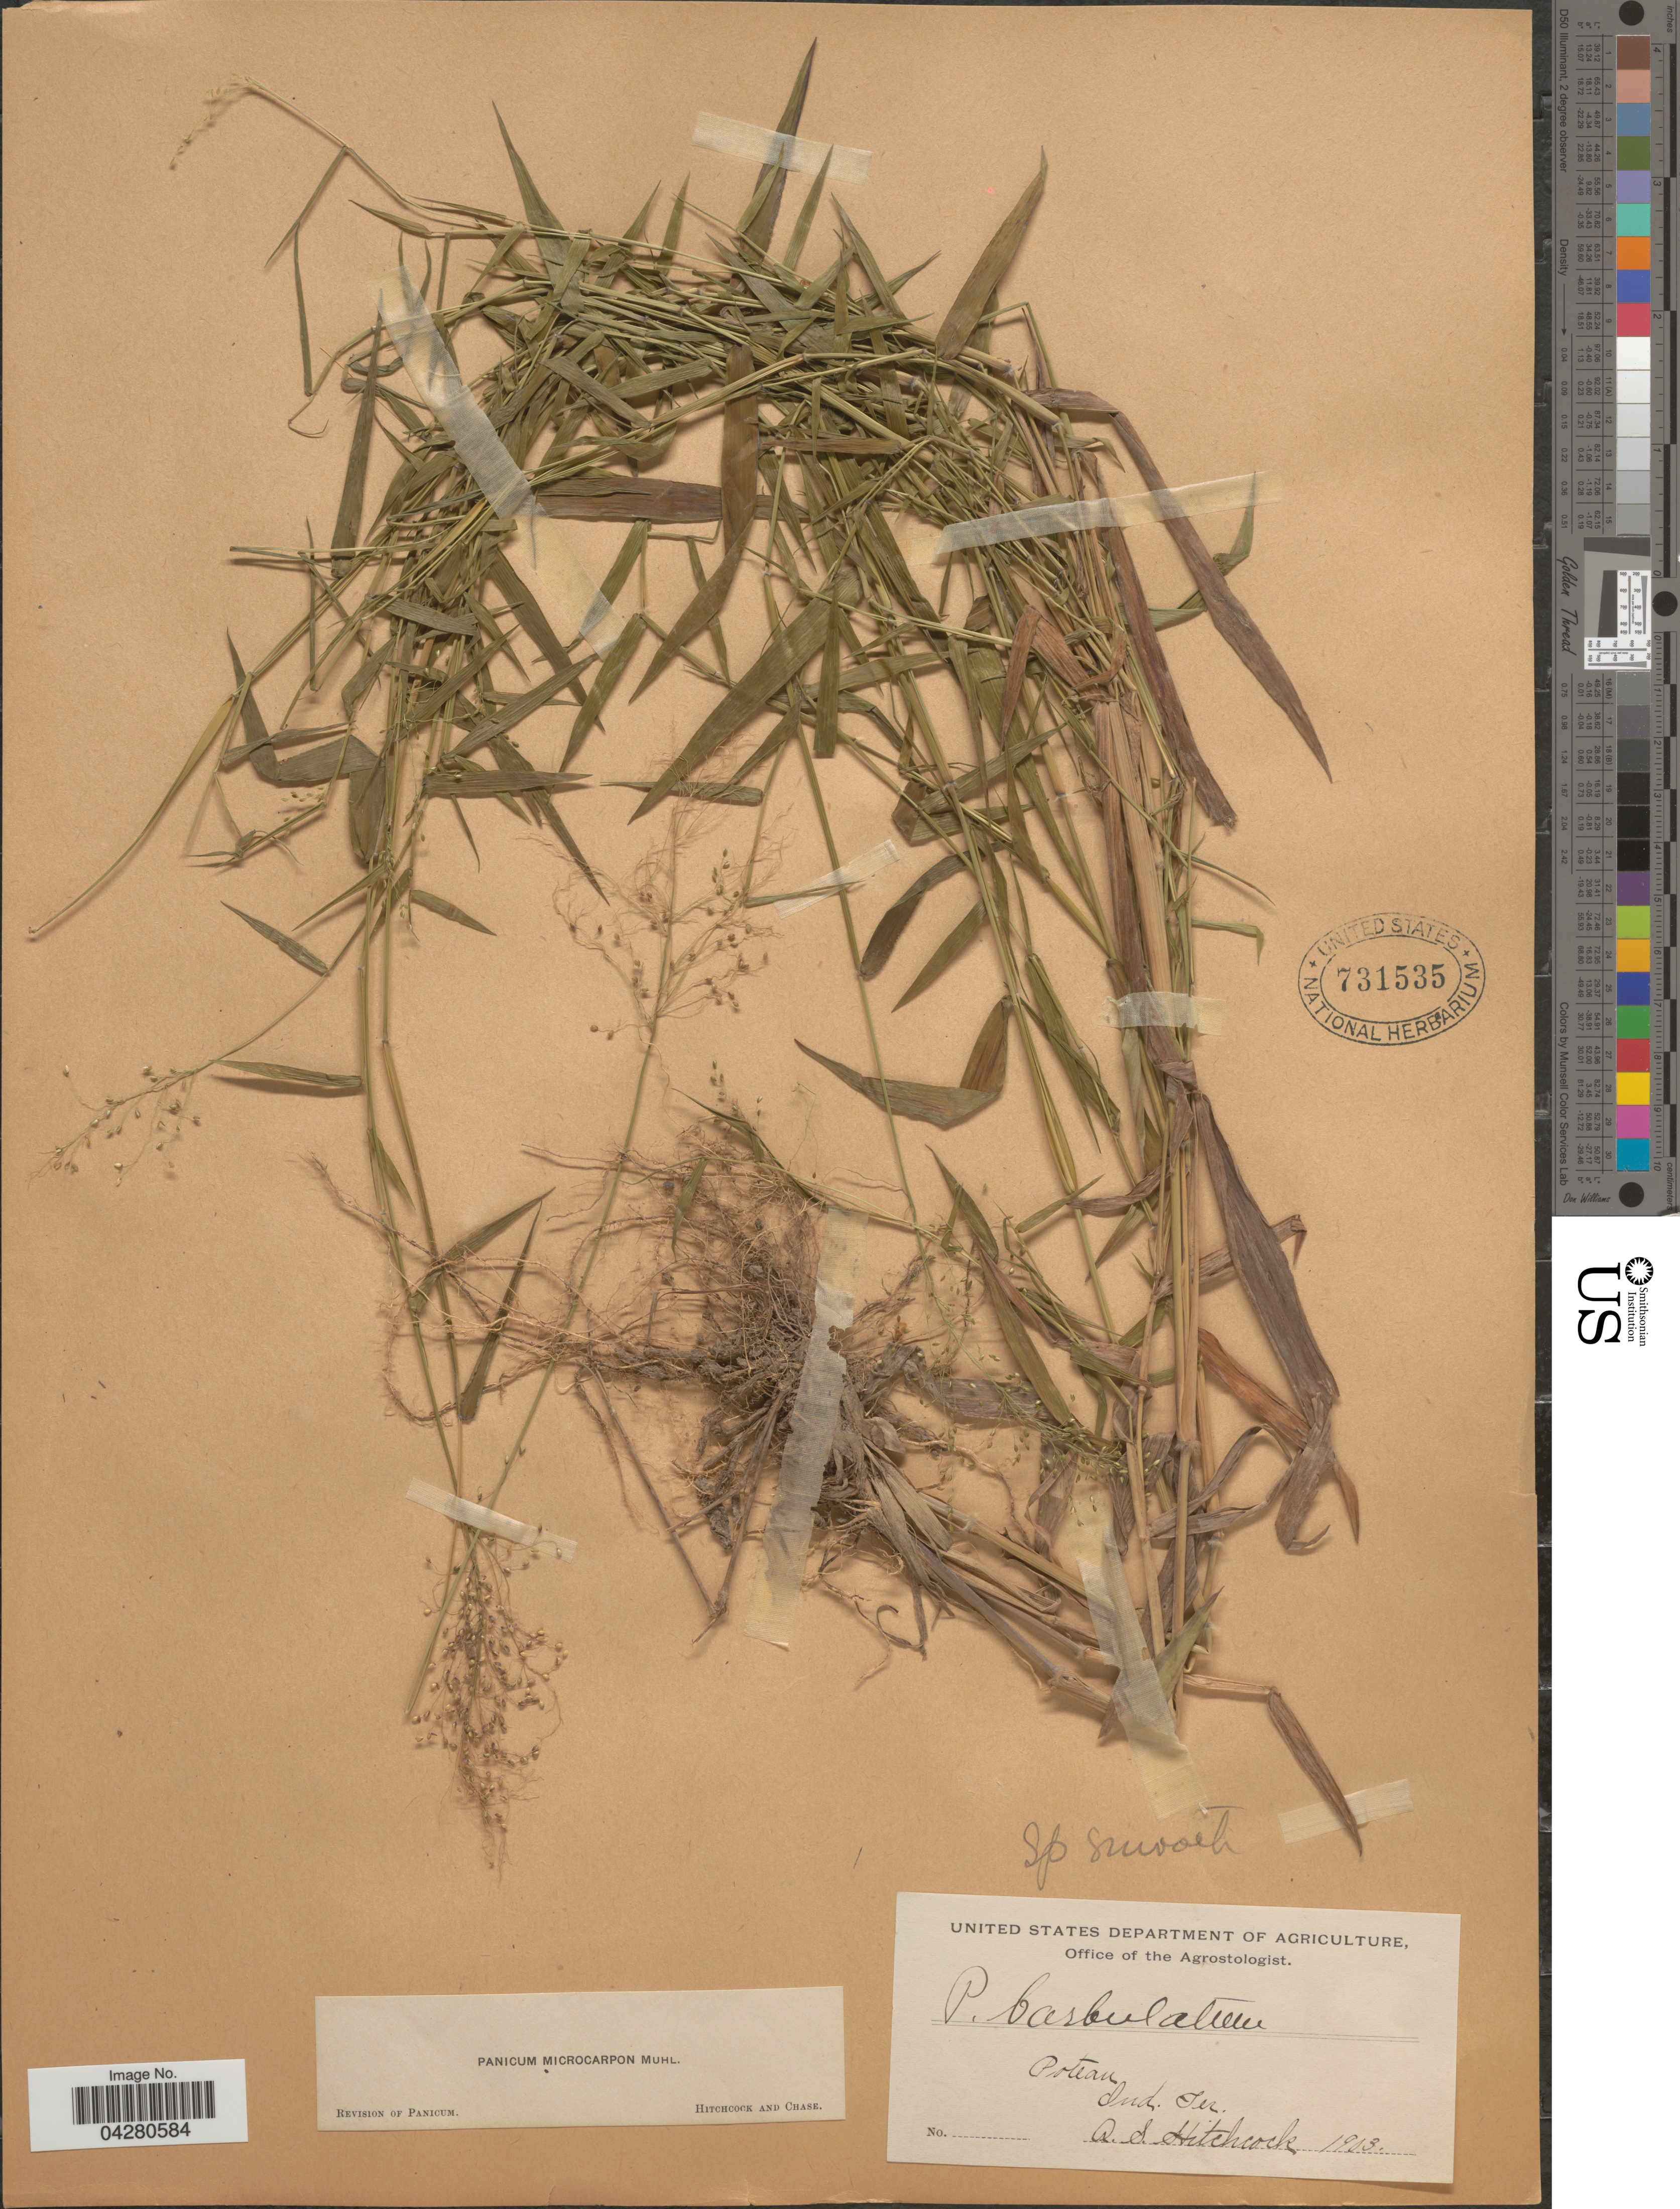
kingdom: Plantae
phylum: Tracheophyta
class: Liliopsida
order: Poales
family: Poaceae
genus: Dichanthelium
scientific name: Dichanthelium dichotomum var. dichotomum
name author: (L.) Gould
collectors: A. S. Hitchcock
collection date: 1903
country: United States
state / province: Indiana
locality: Poteau.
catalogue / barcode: US 731535